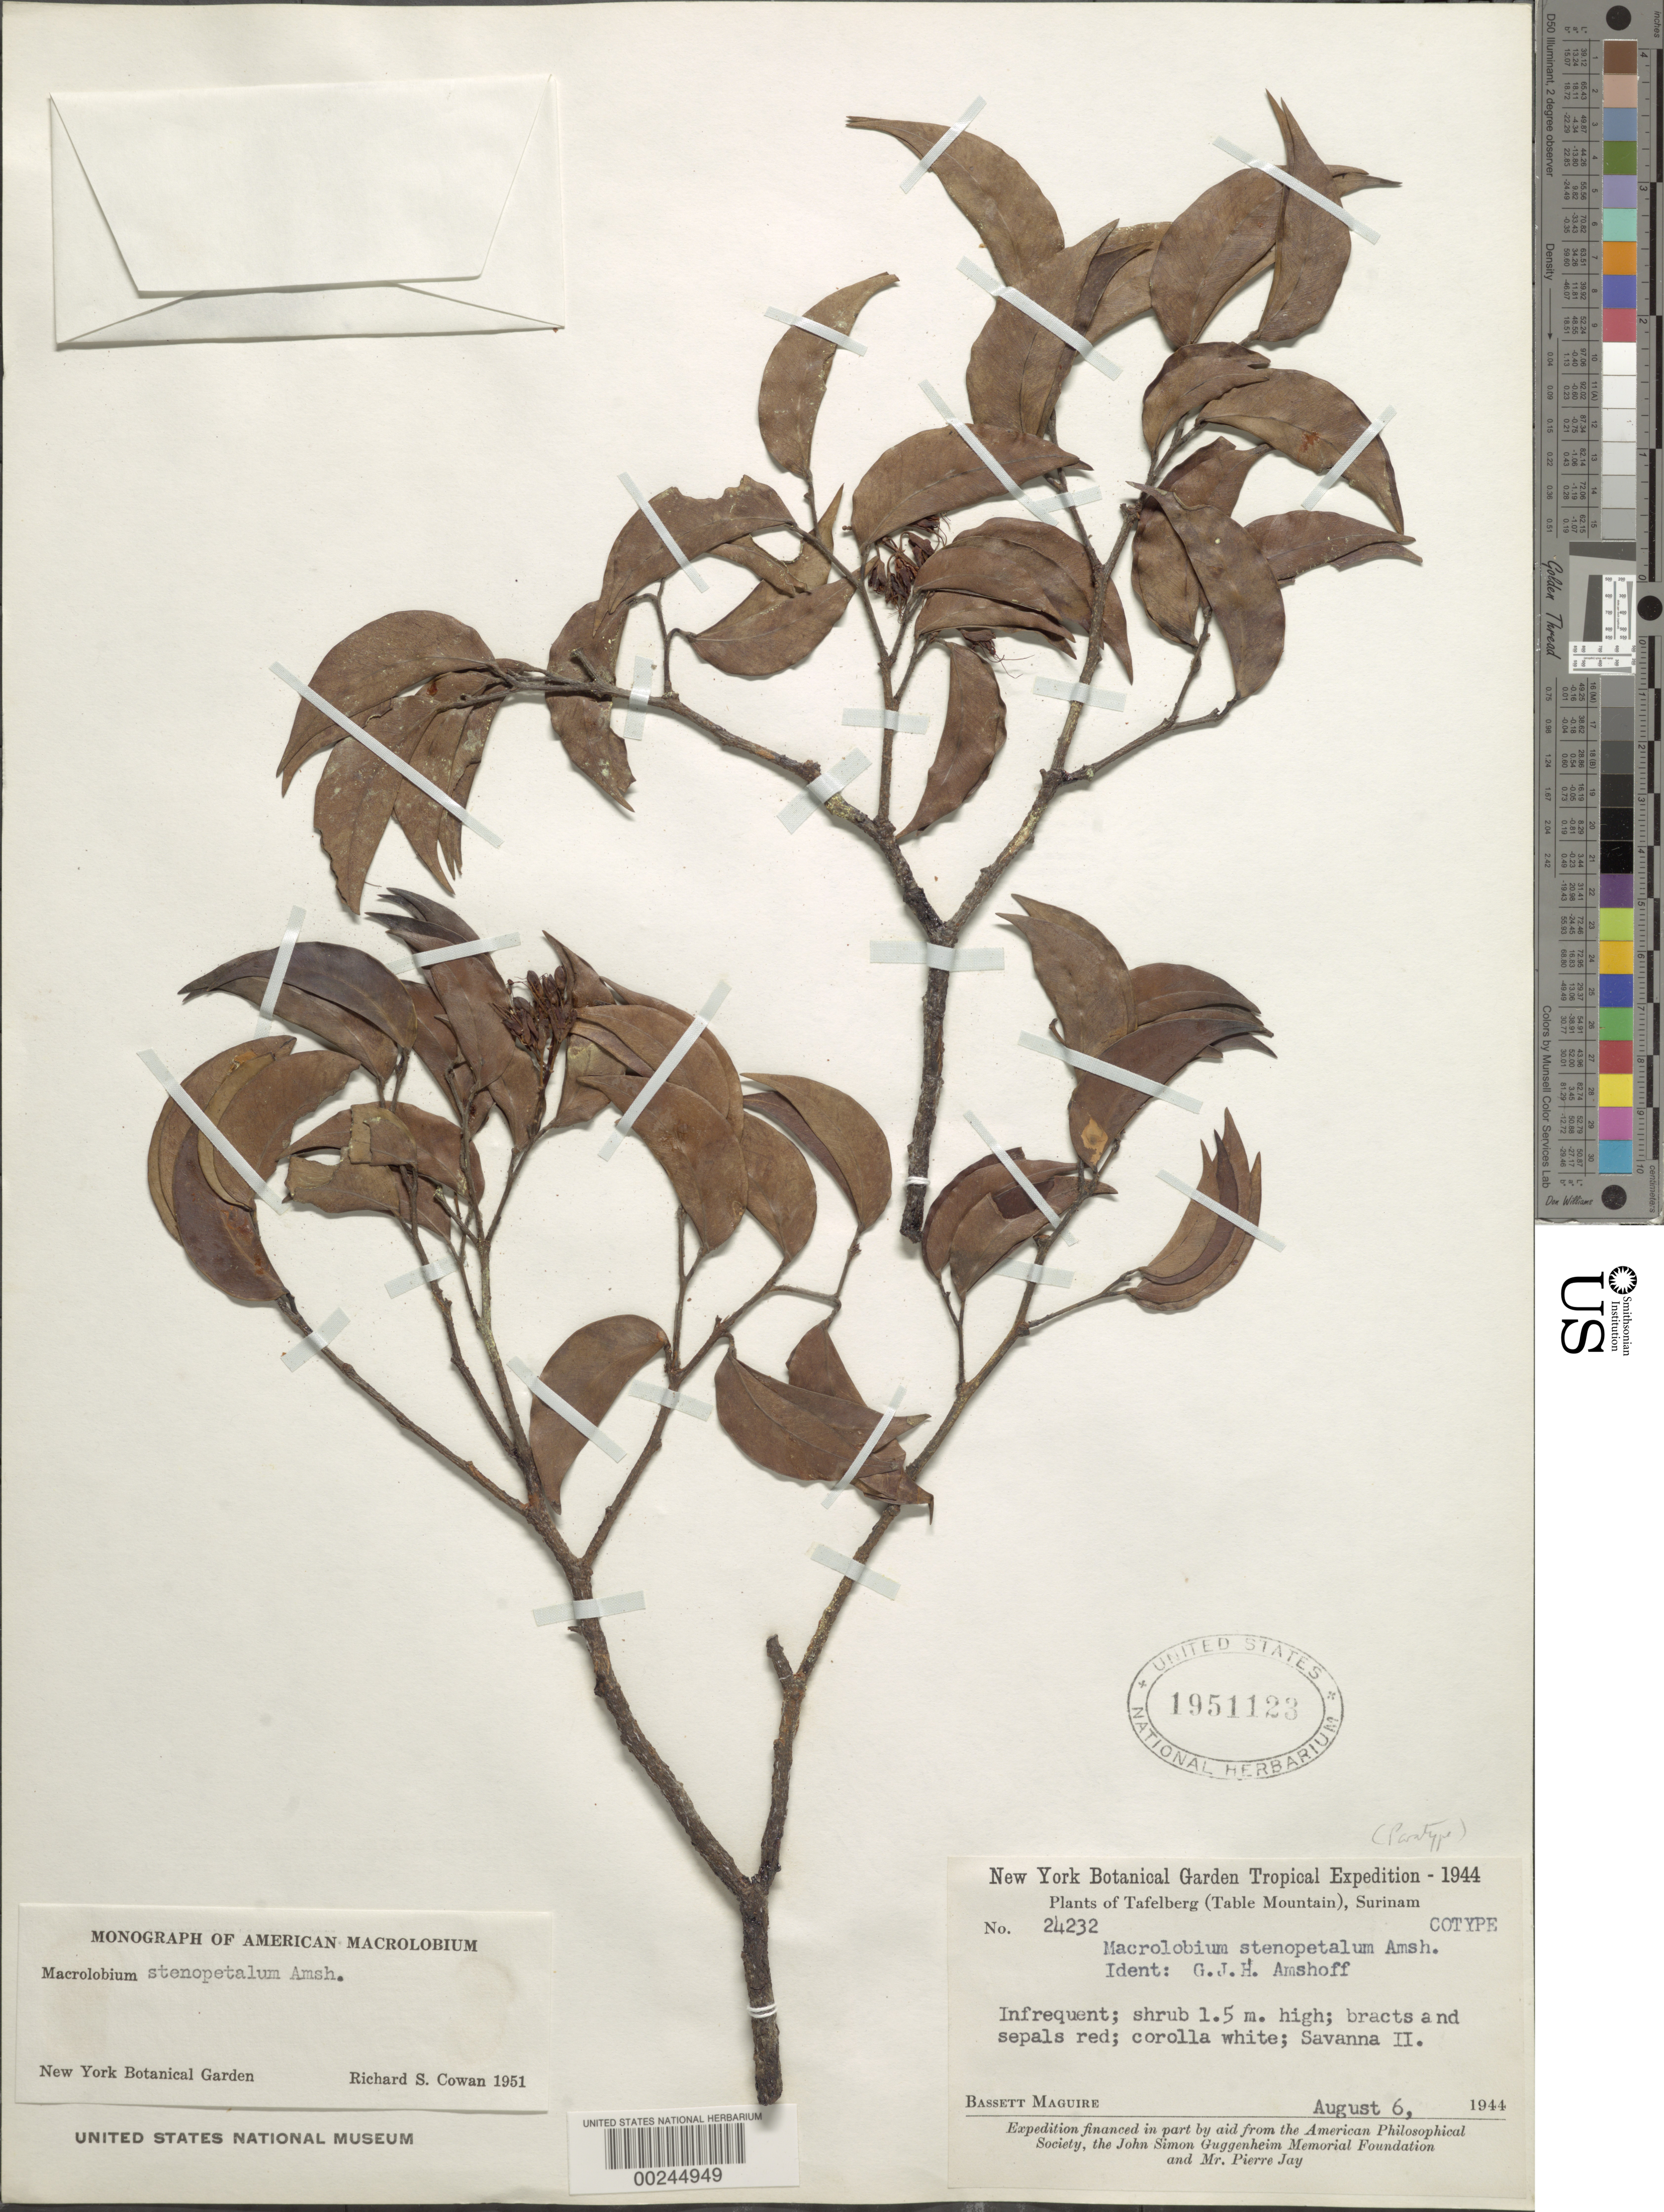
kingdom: Plantae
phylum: Tracheophyta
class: Magnoliopsida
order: Fabales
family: Fabaceae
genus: Macrolobium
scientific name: Macrolobium stenopetalum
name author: Amshoff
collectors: B. Maguire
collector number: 24232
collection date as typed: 06 Aug 1944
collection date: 1944-08-06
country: Suriname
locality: Savanna #2; tafelberg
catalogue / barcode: US 1951123